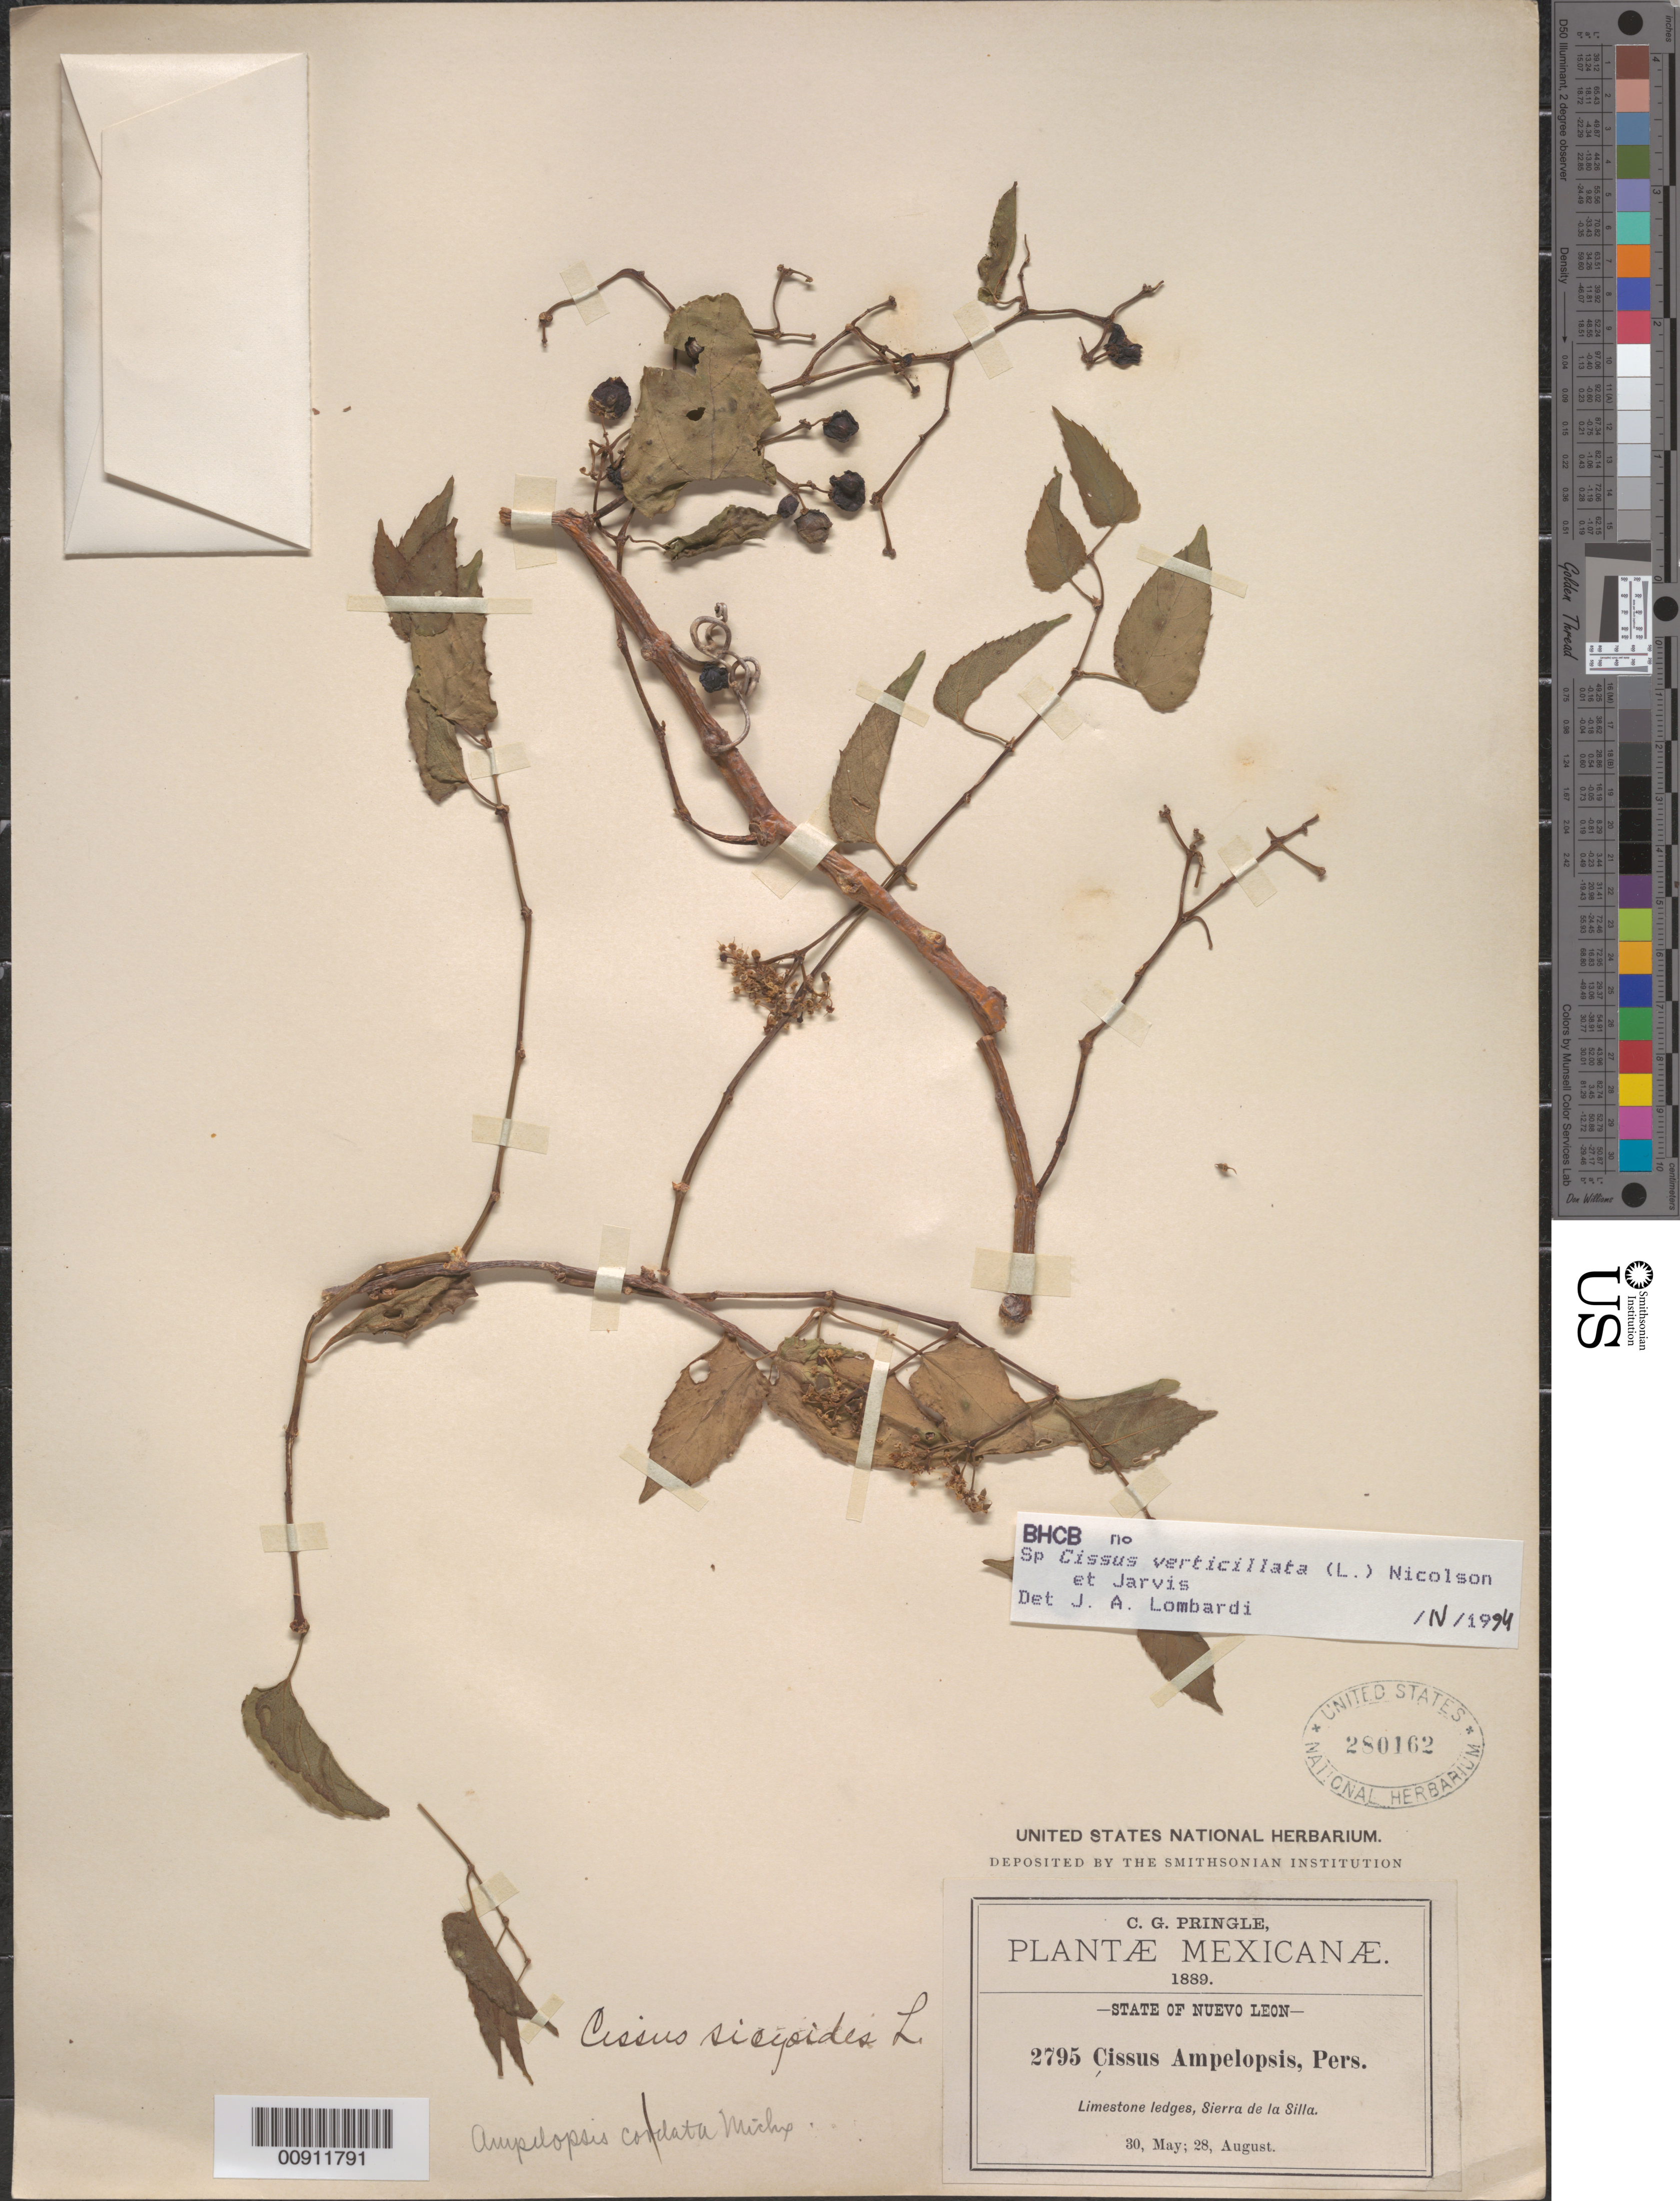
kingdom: Plantae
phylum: Tracheophyta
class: Magnoliopsida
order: Vitales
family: Vitaceae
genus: Cissus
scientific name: Cissus verticillata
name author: (L.) Nicolson & C.E. Jarvis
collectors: C. G. Pringle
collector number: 2795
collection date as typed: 30 May 1889 to 28 Aug 1889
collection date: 1889-05-30/1889-08-28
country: Mexico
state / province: Nuevo León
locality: Sierra de la Silla, Nuevo León.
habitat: Limestone ledges.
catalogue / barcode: US 280162